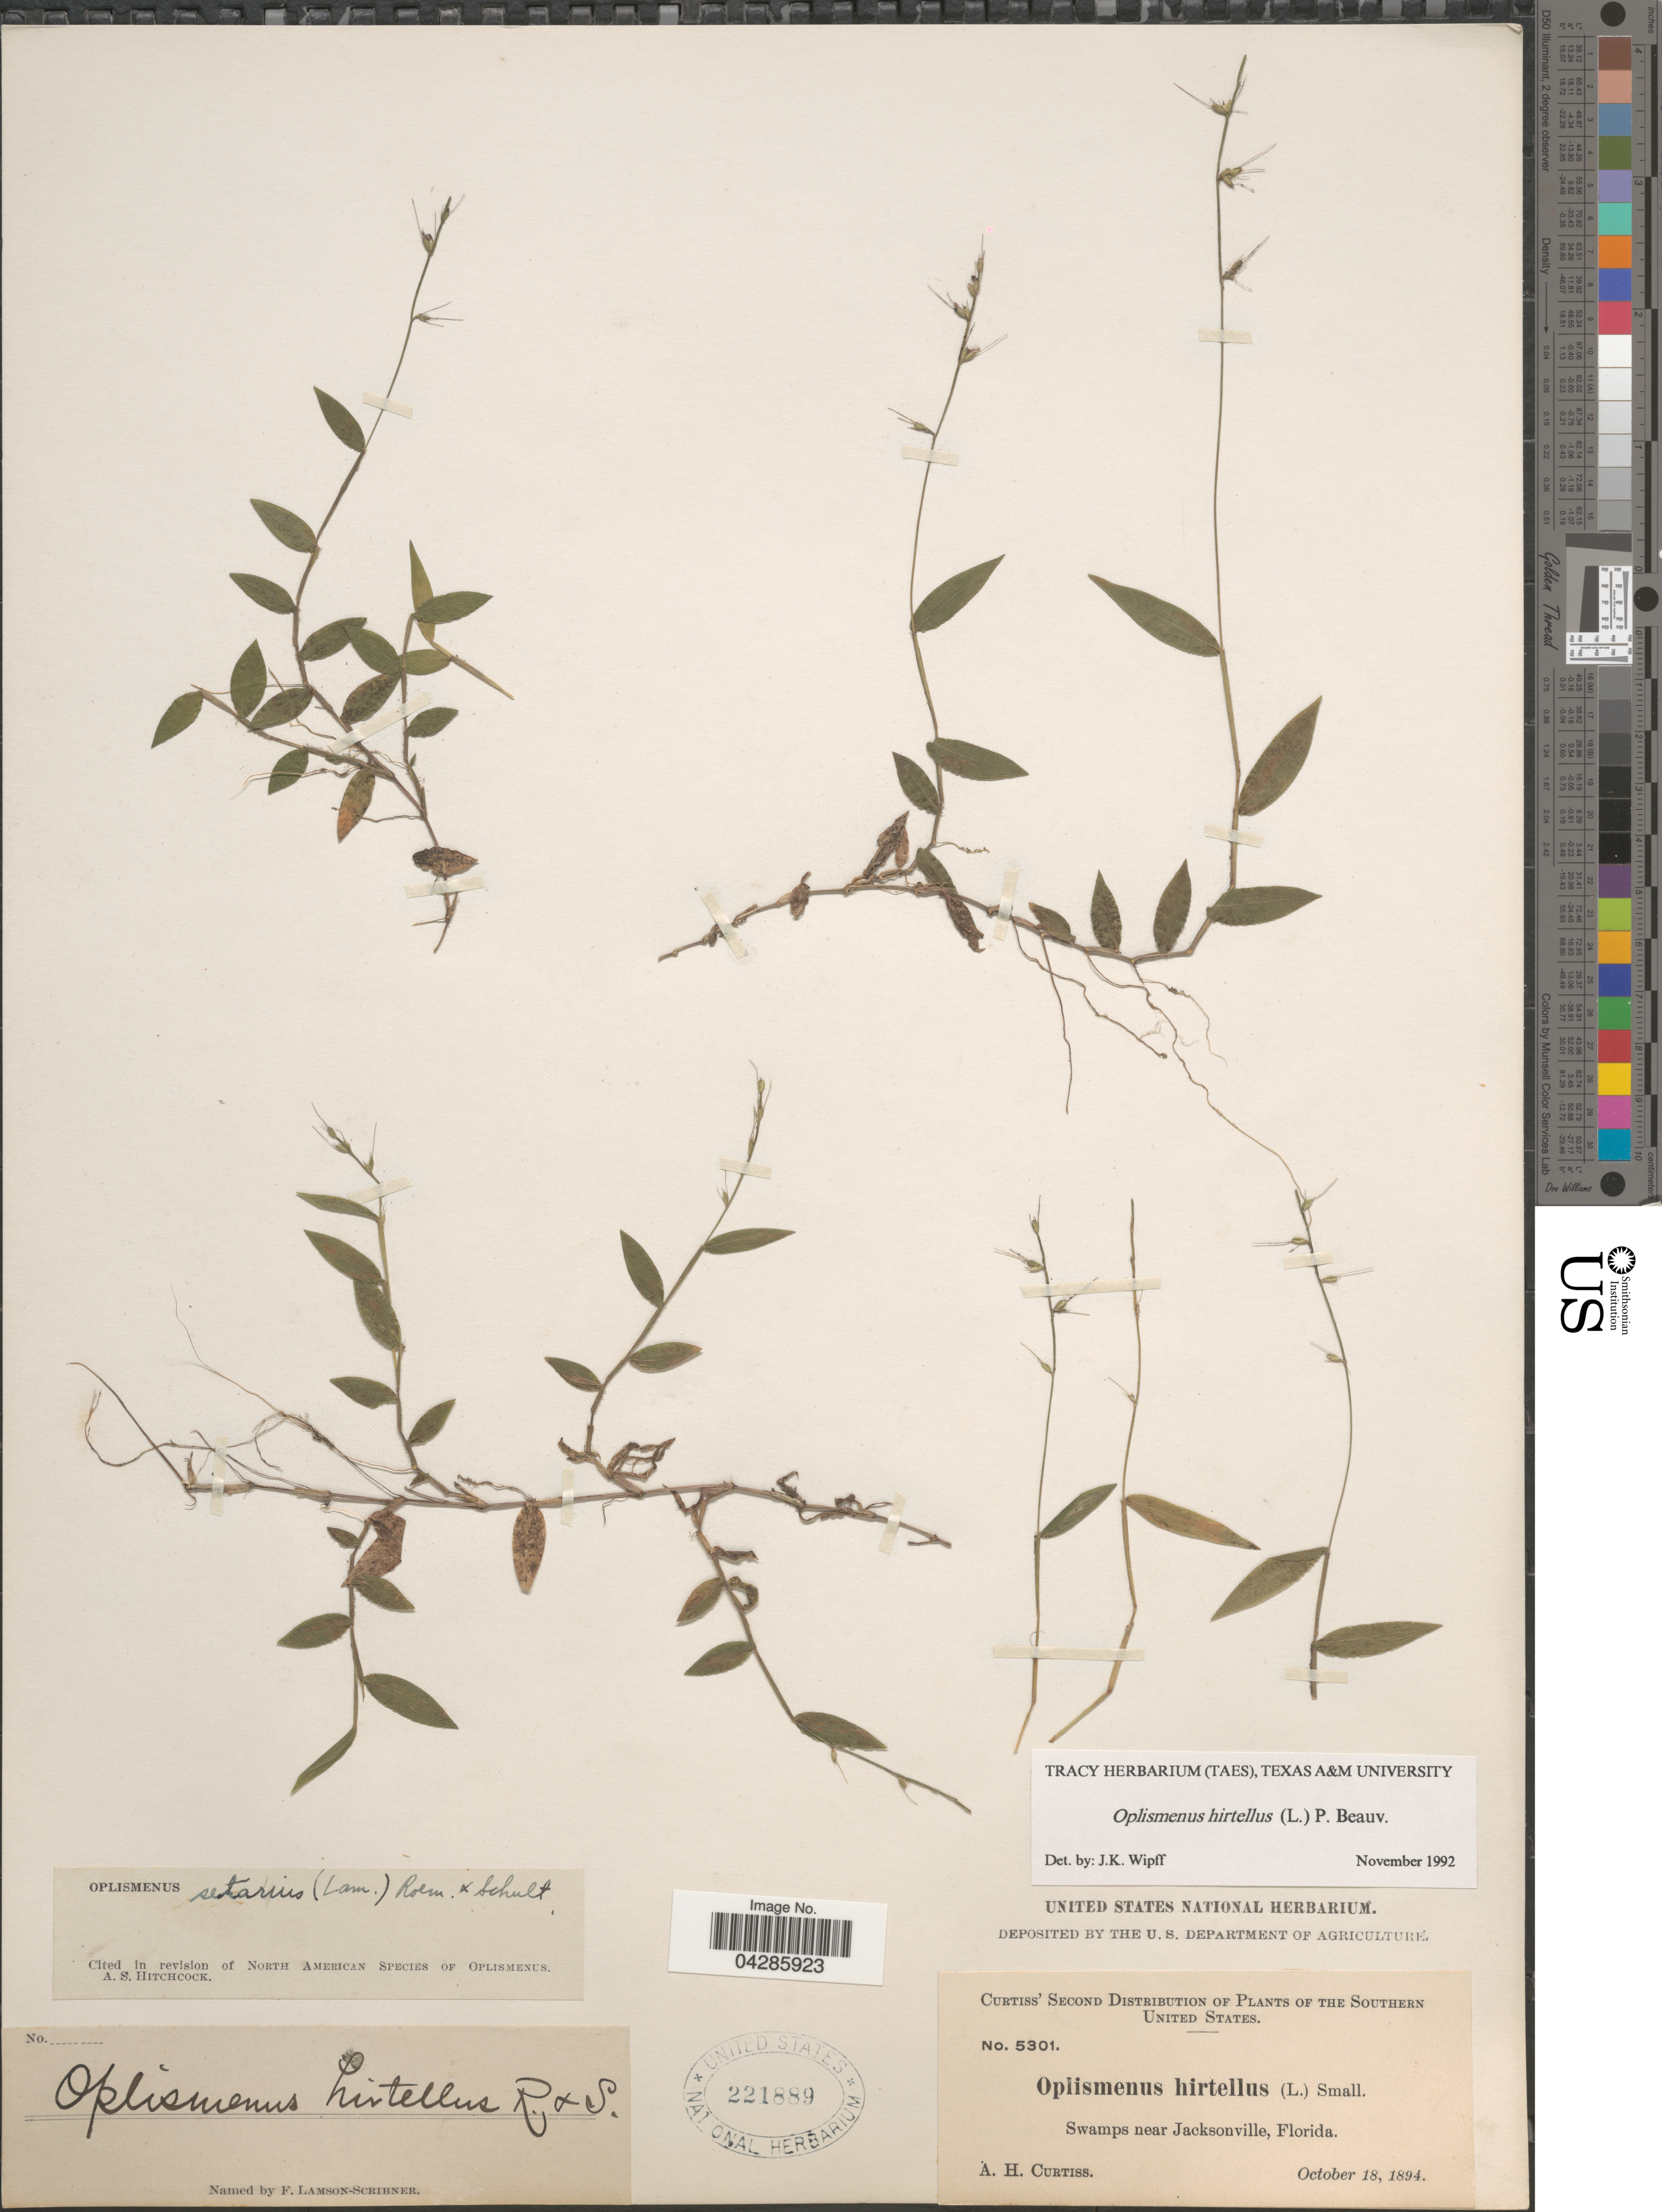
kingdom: Plantae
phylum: Tracheophyta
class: Liliopsida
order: Poales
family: Poaceae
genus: Oplismenus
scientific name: Oplismenus hirtellus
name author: (L.) P. Beauv.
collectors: A. H. Curtiss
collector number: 5301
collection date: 1894-10-18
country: United States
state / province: Florida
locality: The Southern United States. Swamps near Jacksonville.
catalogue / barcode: US 221889